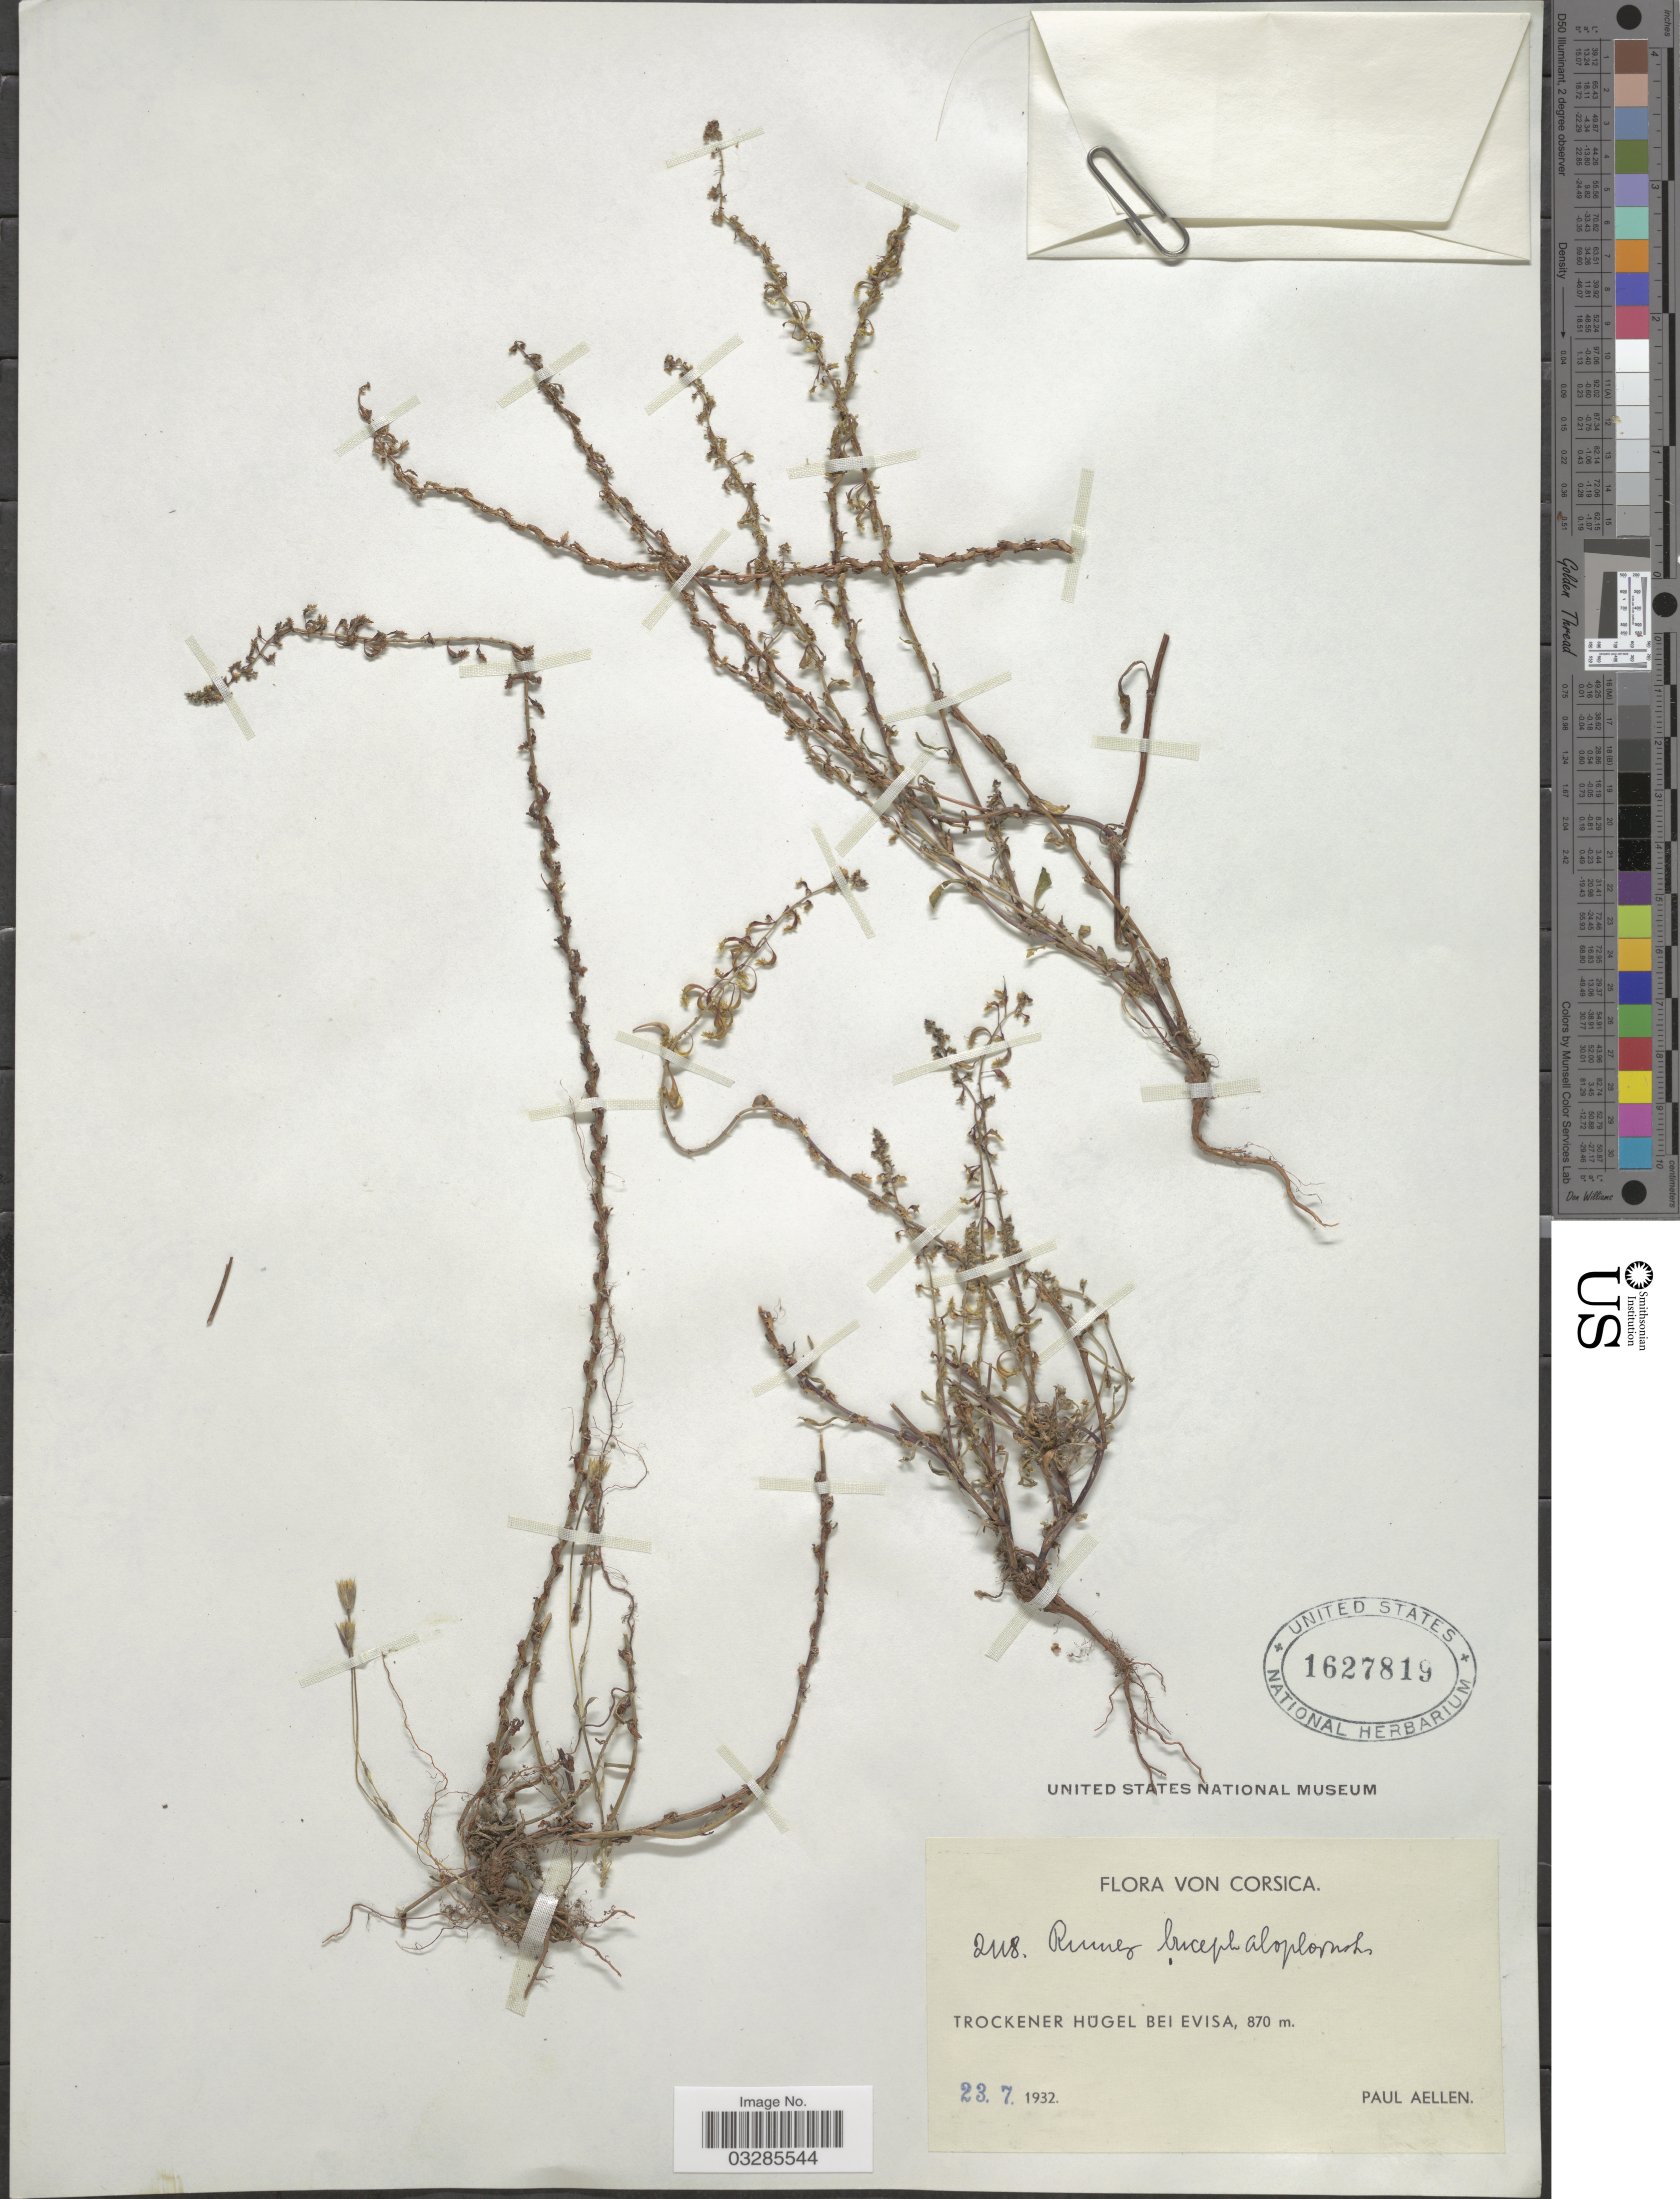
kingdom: Plantae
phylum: Tracheophyta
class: Magnoliopsida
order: Caryophyllales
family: Polygonaceae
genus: Rumex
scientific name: Rumex bucephalophorus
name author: L.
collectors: P. Aellen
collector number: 2118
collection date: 1932-07-23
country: France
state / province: Corsica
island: Corse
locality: Trockener hügel bei Evisa.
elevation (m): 870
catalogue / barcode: US 1627819